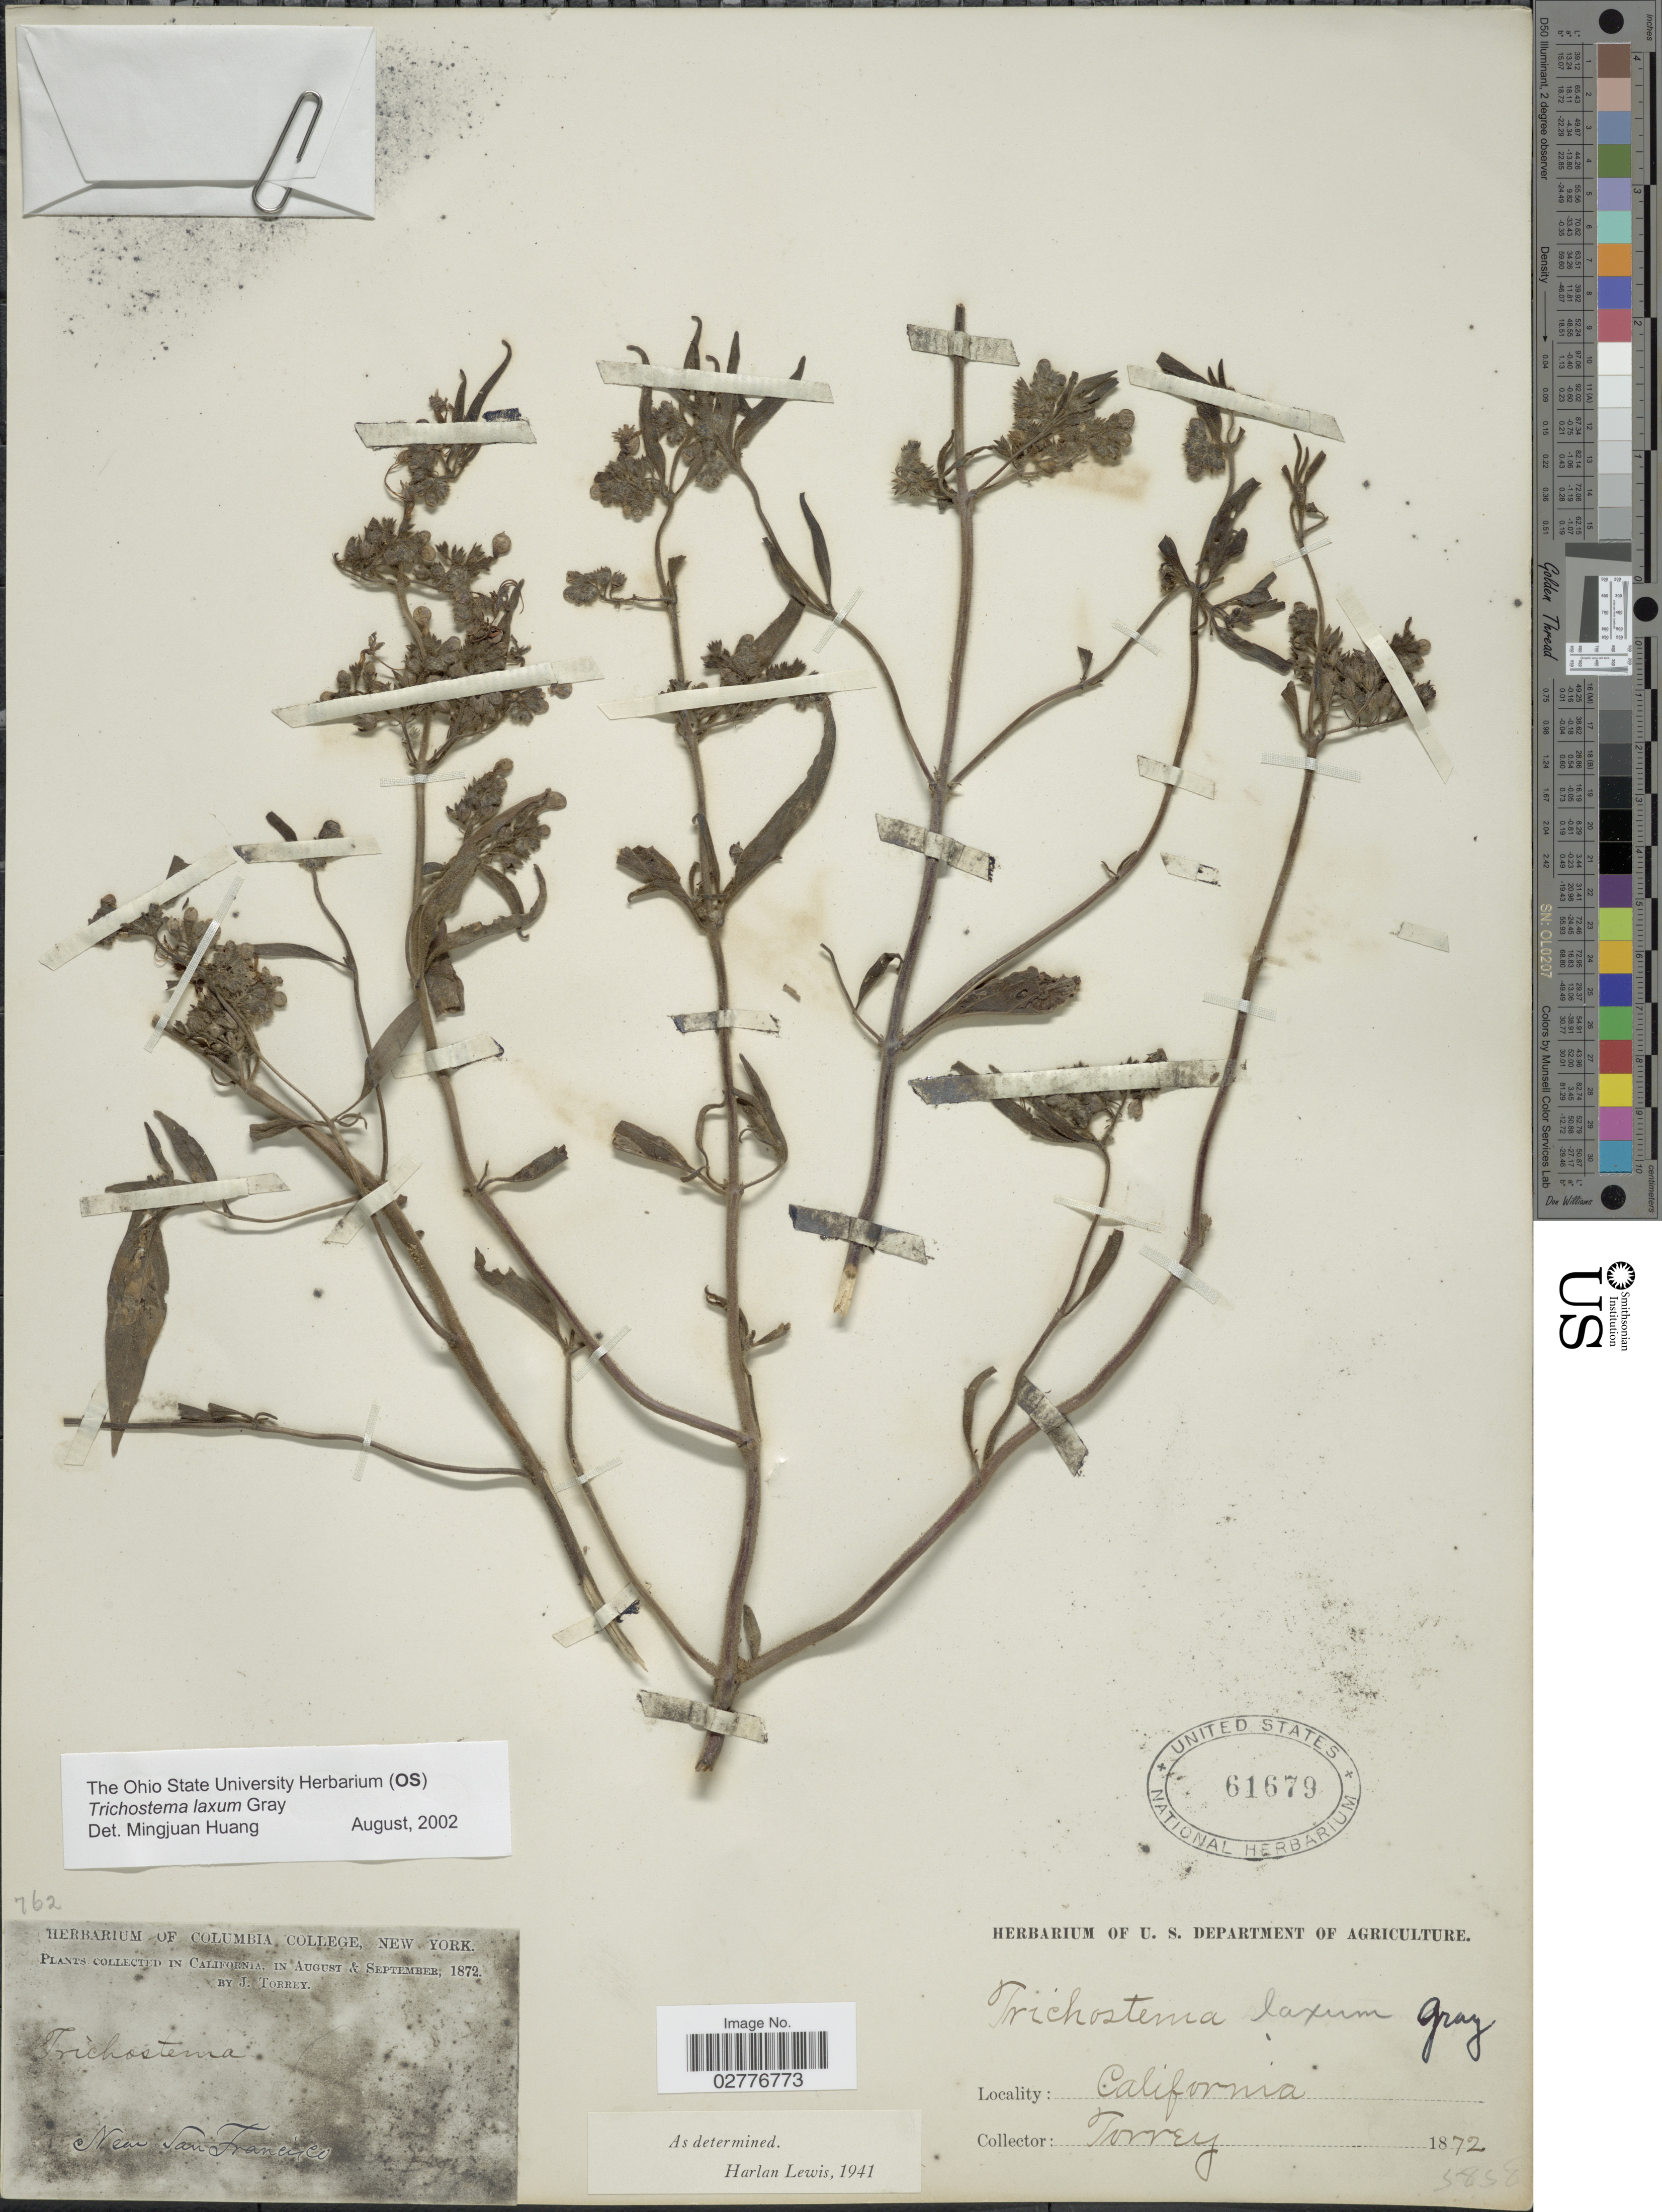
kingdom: Plantae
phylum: Tracheophyta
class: Magnoliopsida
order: Lamiales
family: Lamiaceae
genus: Trichostema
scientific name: Trichostema laxum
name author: A. Gray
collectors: J. Torrey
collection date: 1872-08/1872-09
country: United States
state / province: California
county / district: San Francisco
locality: Near San Francisco.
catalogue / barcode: US 61679